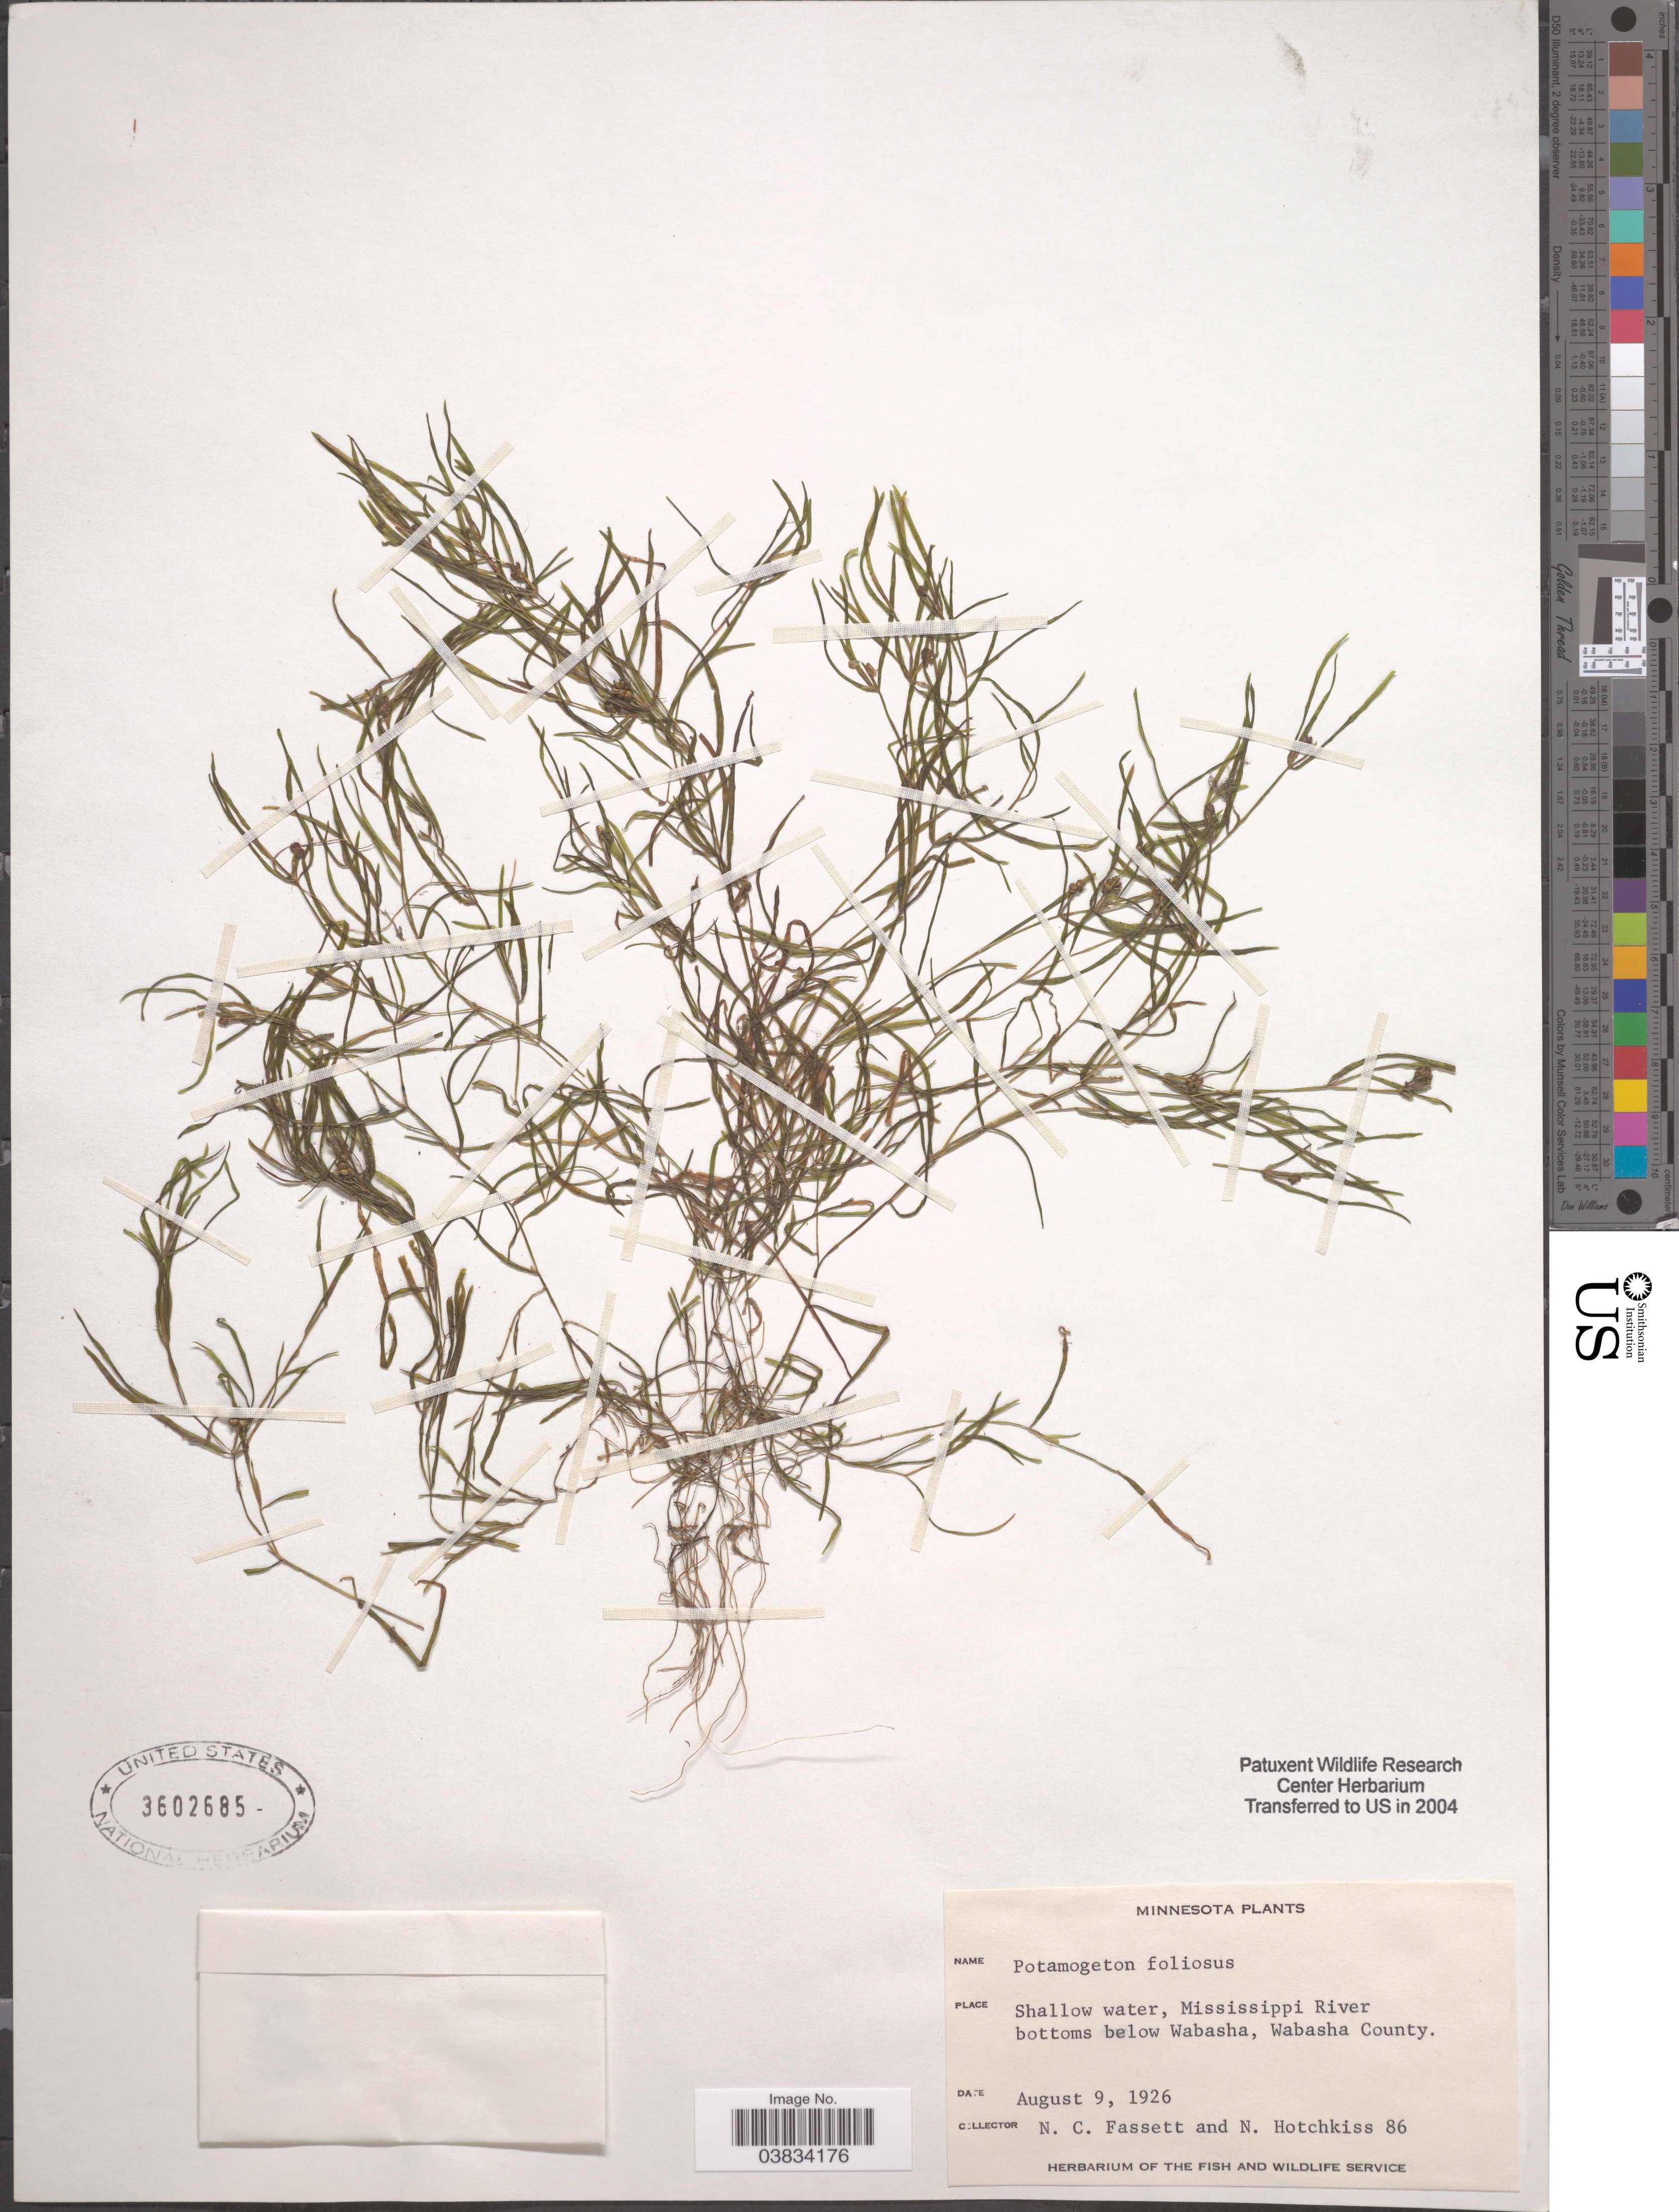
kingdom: Plantae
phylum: Tracheophyta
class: Liliopsida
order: Alismatales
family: Potamogetonaceae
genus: Potamogeton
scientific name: Potamogeton foliosus var. foliosus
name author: Raf.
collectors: N. C. Fassett & N. Hotchkiss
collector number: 86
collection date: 1926-08-09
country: United States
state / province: Minnesota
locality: Shallow water, Mississippi River bottoms below Wabasha, Wabasha County.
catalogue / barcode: US 3602685